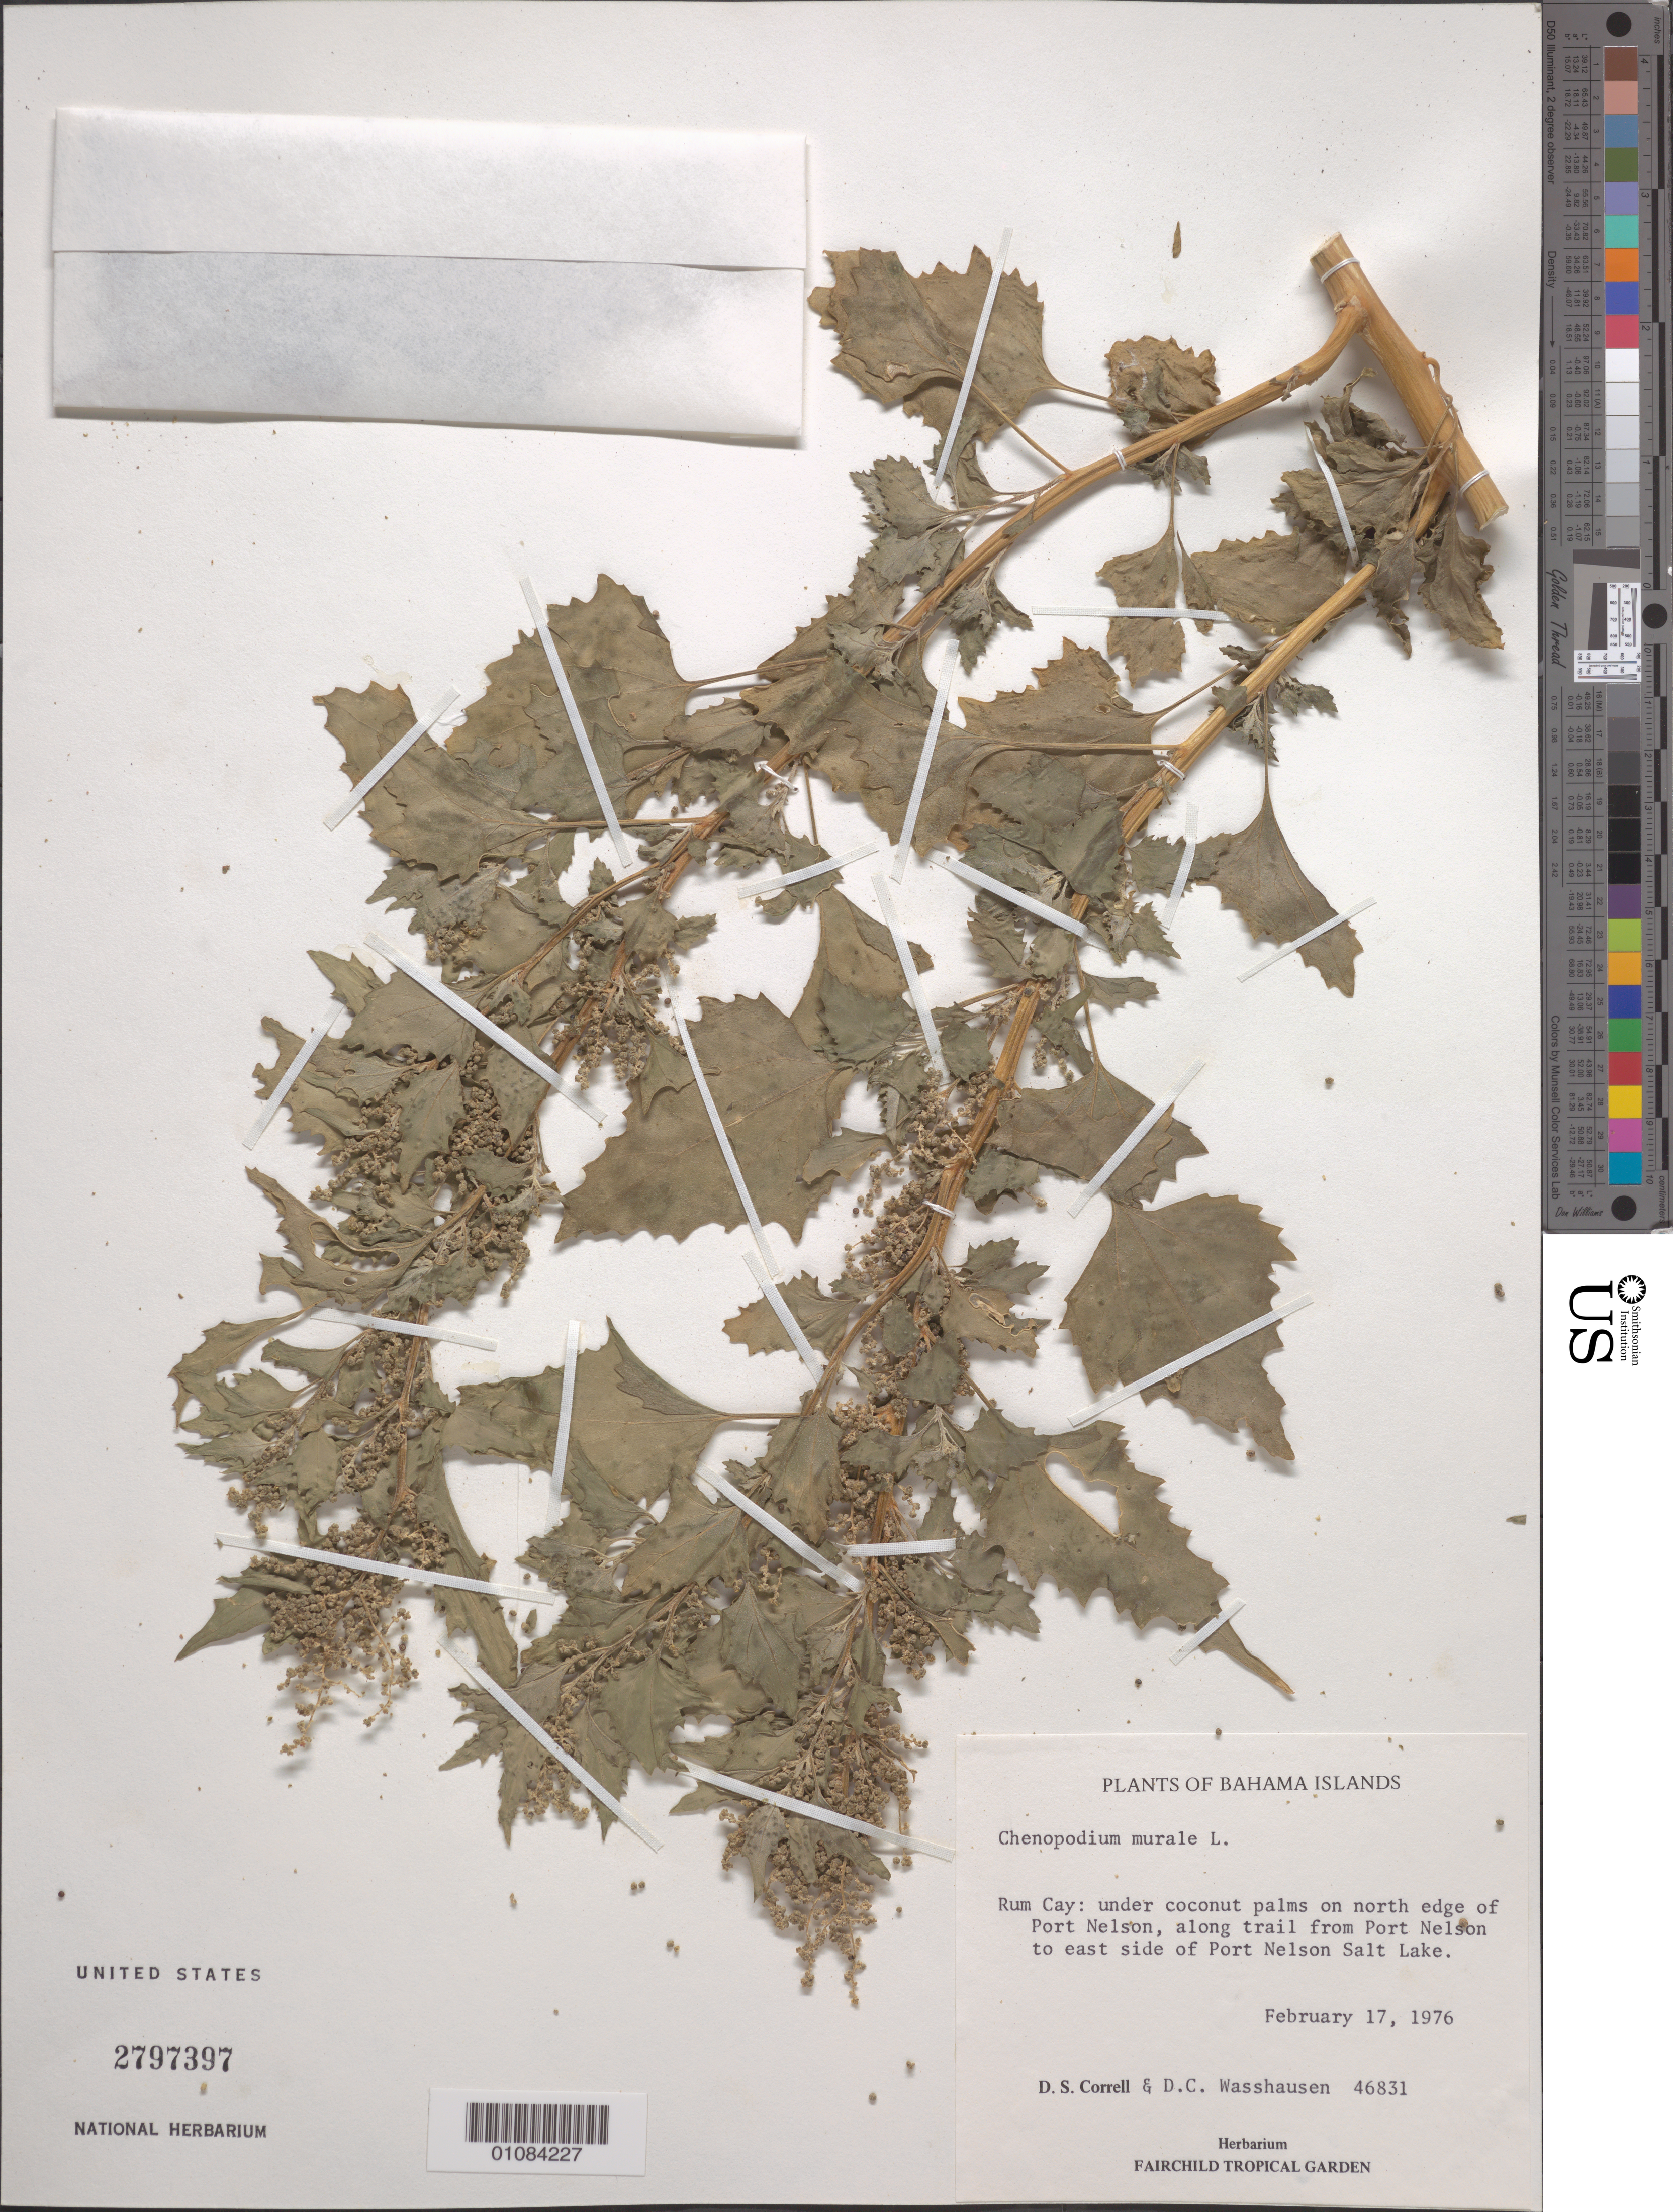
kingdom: Plantae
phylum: Tracheophyta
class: Magnoliopsida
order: Caryophyllales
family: Amaranthaceae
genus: Chenopodium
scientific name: Chenopodium murale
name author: L.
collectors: D. S. Correll & D. C. Wasshausen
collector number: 46831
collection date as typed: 17 Feb 1976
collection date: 1976-02-17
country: Bahamas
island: Rum Cay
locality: Rum Cay: North edge of Port Nelson, along trail from Port Nelson to east side of Port nelson Salt Lake.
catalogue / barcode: US 2797397